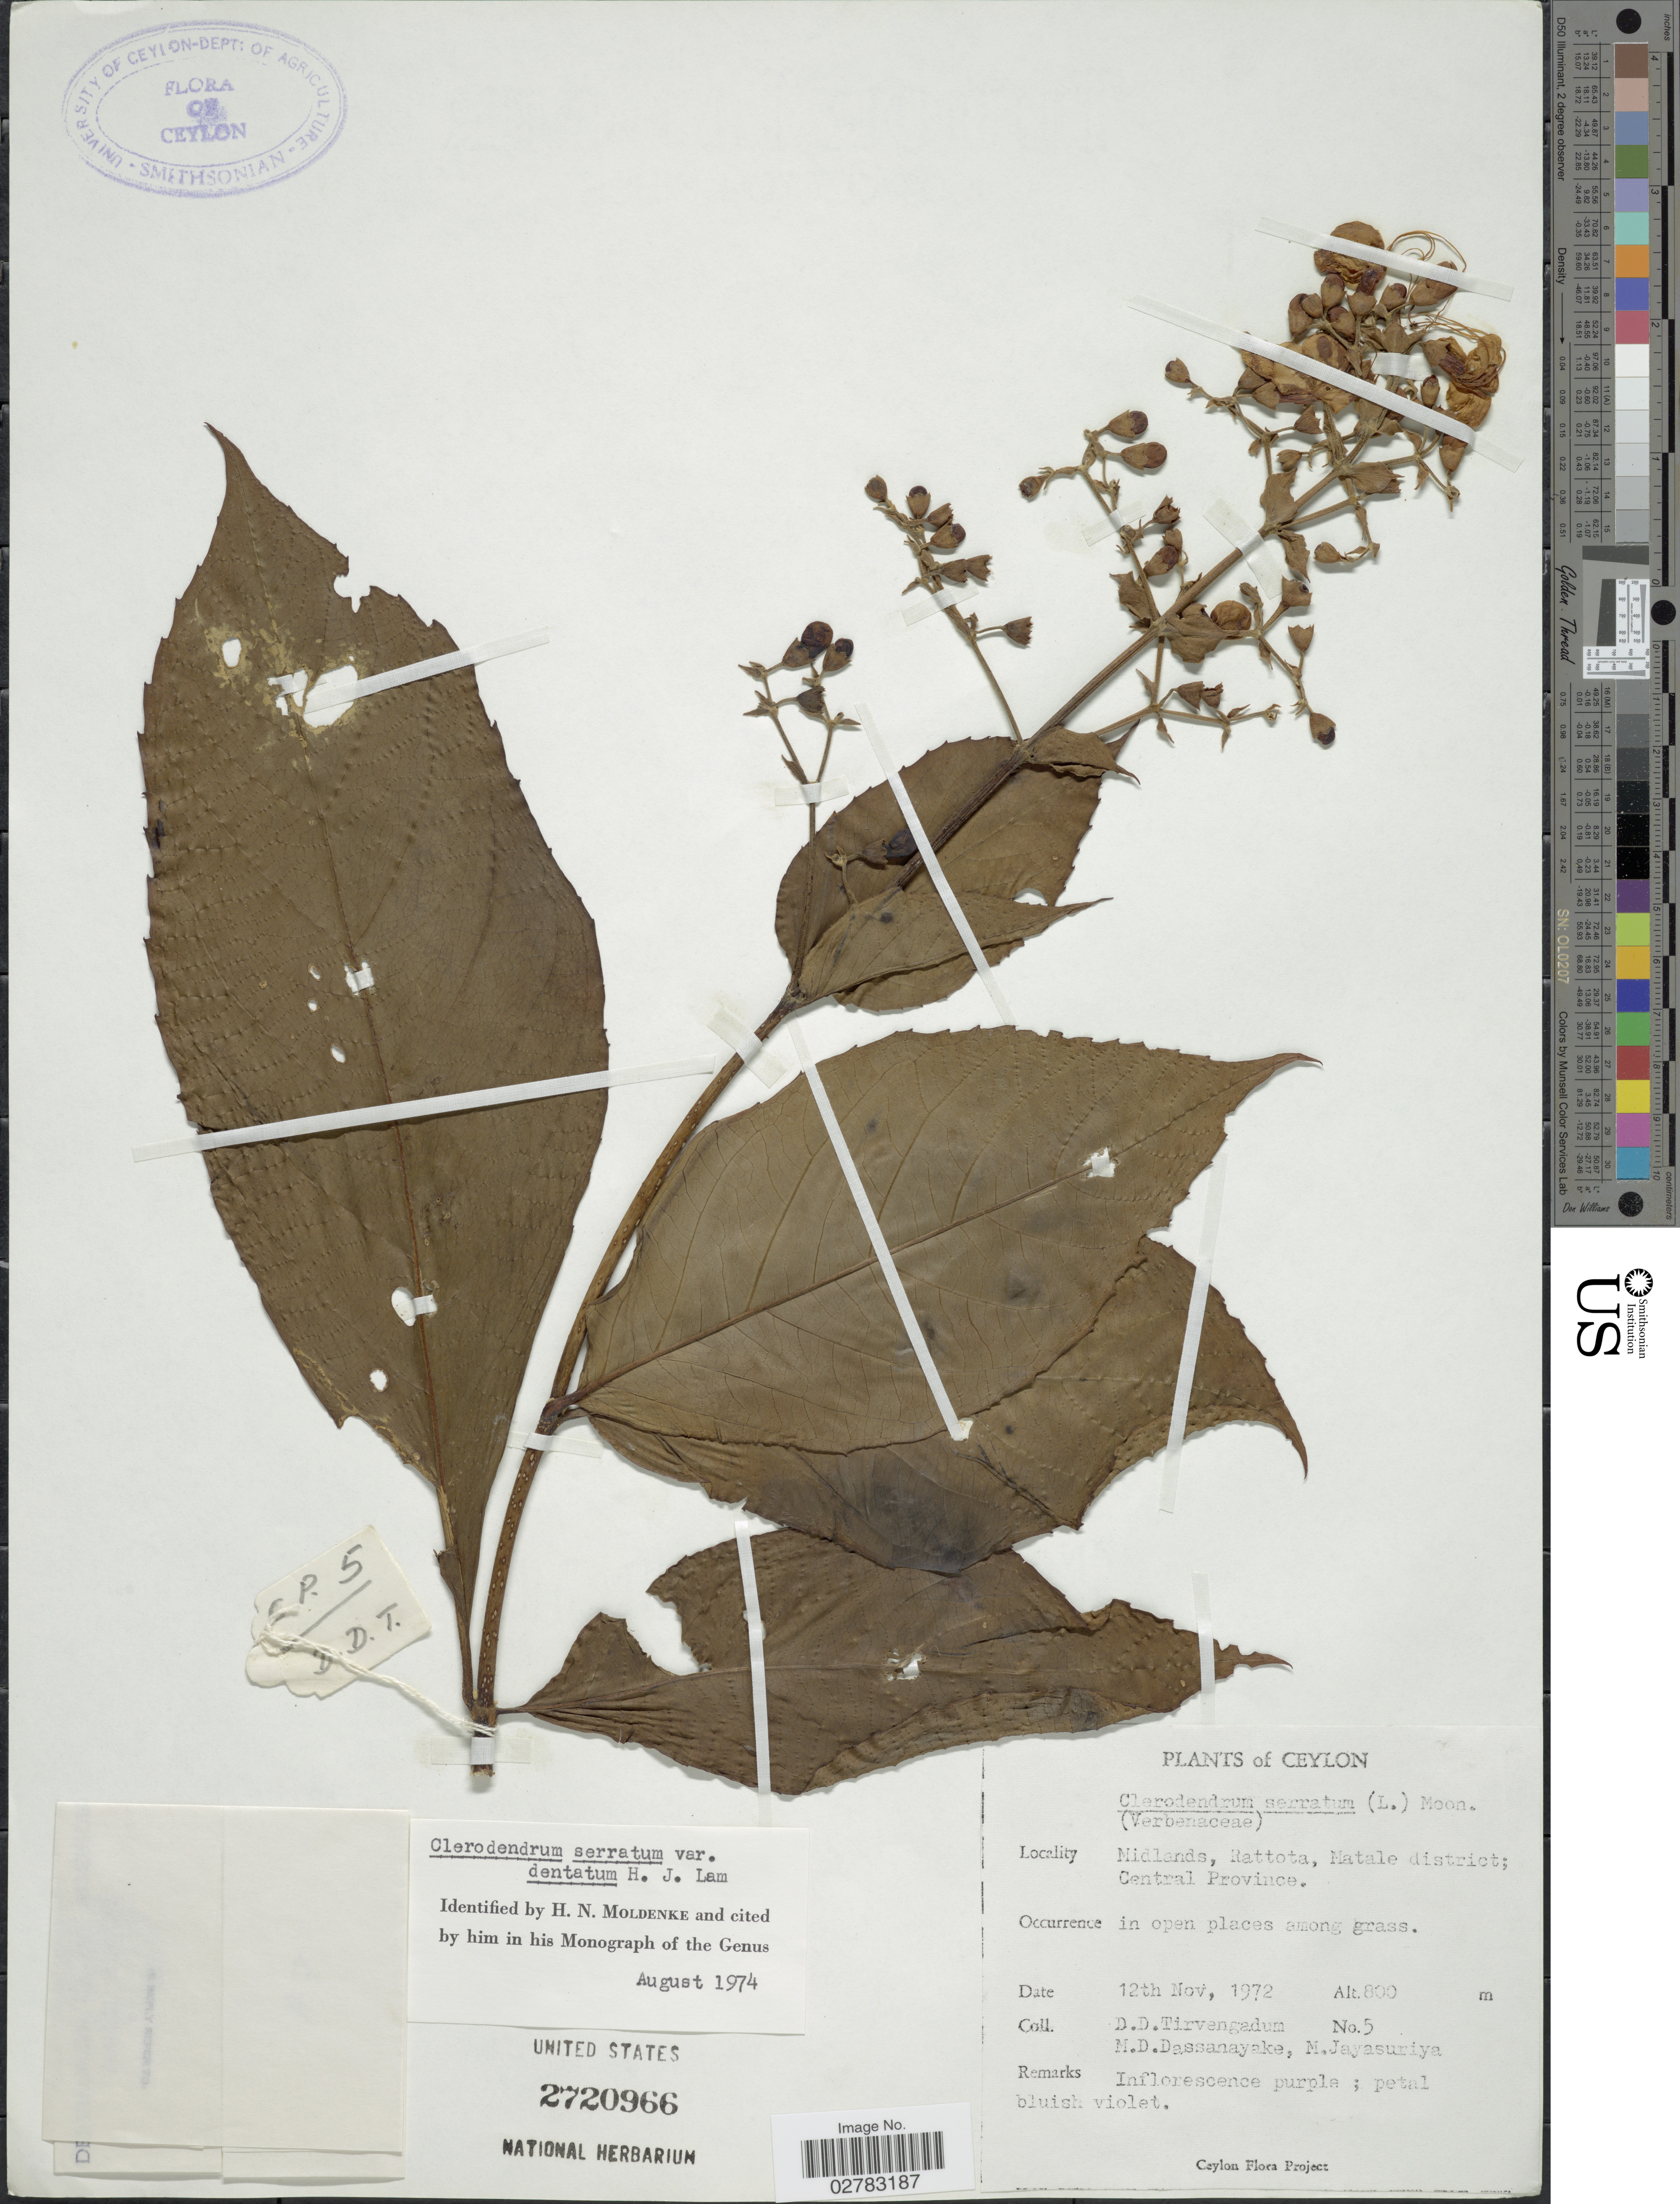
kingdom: Plantae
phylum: Tracheophyta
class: Magnoliopsida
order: Lamiales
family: Lamiaceae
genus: Clerodendrum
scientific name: Clerodendrum serratum var. dentatum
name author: H.J. Lam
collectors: D. Tirvengadum, M. D. Dassanayake & M. Jayasuriya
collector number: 5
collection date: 1972-11-12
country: Sri Lanka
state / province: Central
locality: Ceylon. Midlands, Rattota, Matale district.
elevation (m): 800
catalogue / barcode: US 2720966